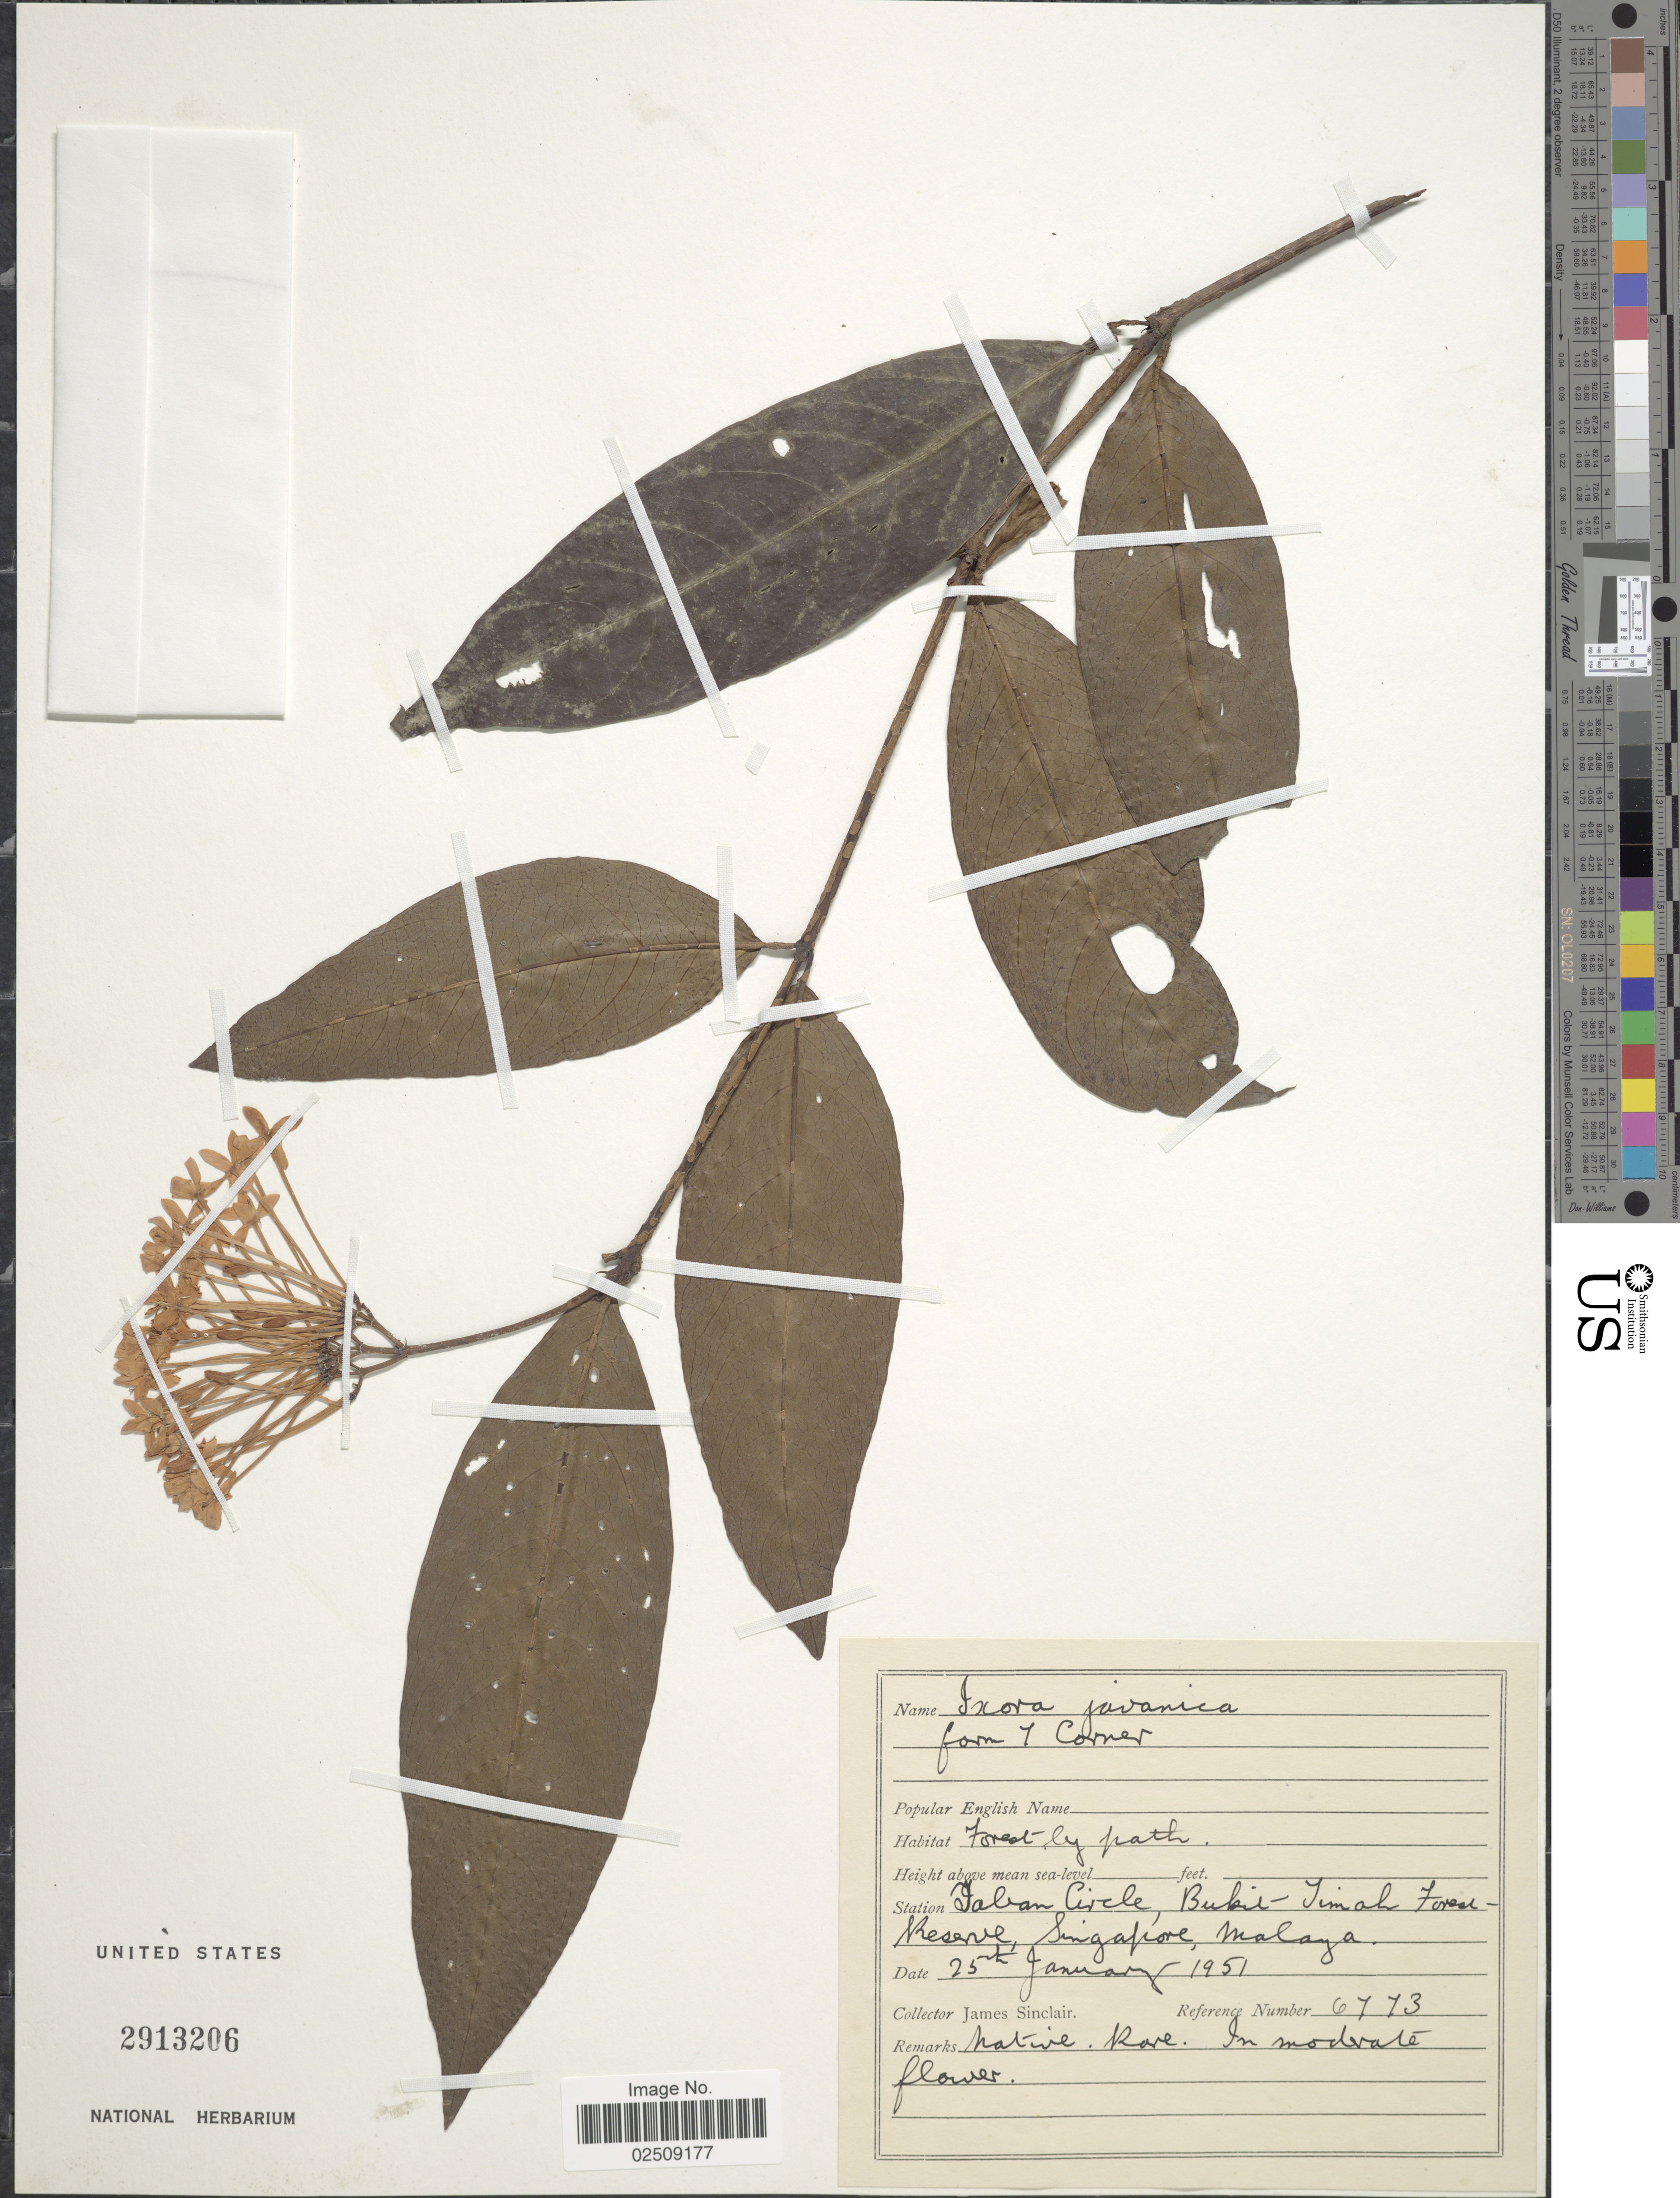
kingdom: Plantae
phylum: Tracheophyta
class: Magnoliopsida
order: Gentianales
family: Rubiaceae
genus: Ixora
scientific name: Ixora javanica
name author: DC.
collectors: J. Sinclair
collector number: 6773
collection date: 1951-01-25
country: Singapore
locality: Talban Circle, Bukil- Jimah Forest- Reserve, Singapore, Malaya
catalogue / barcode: US 2913206